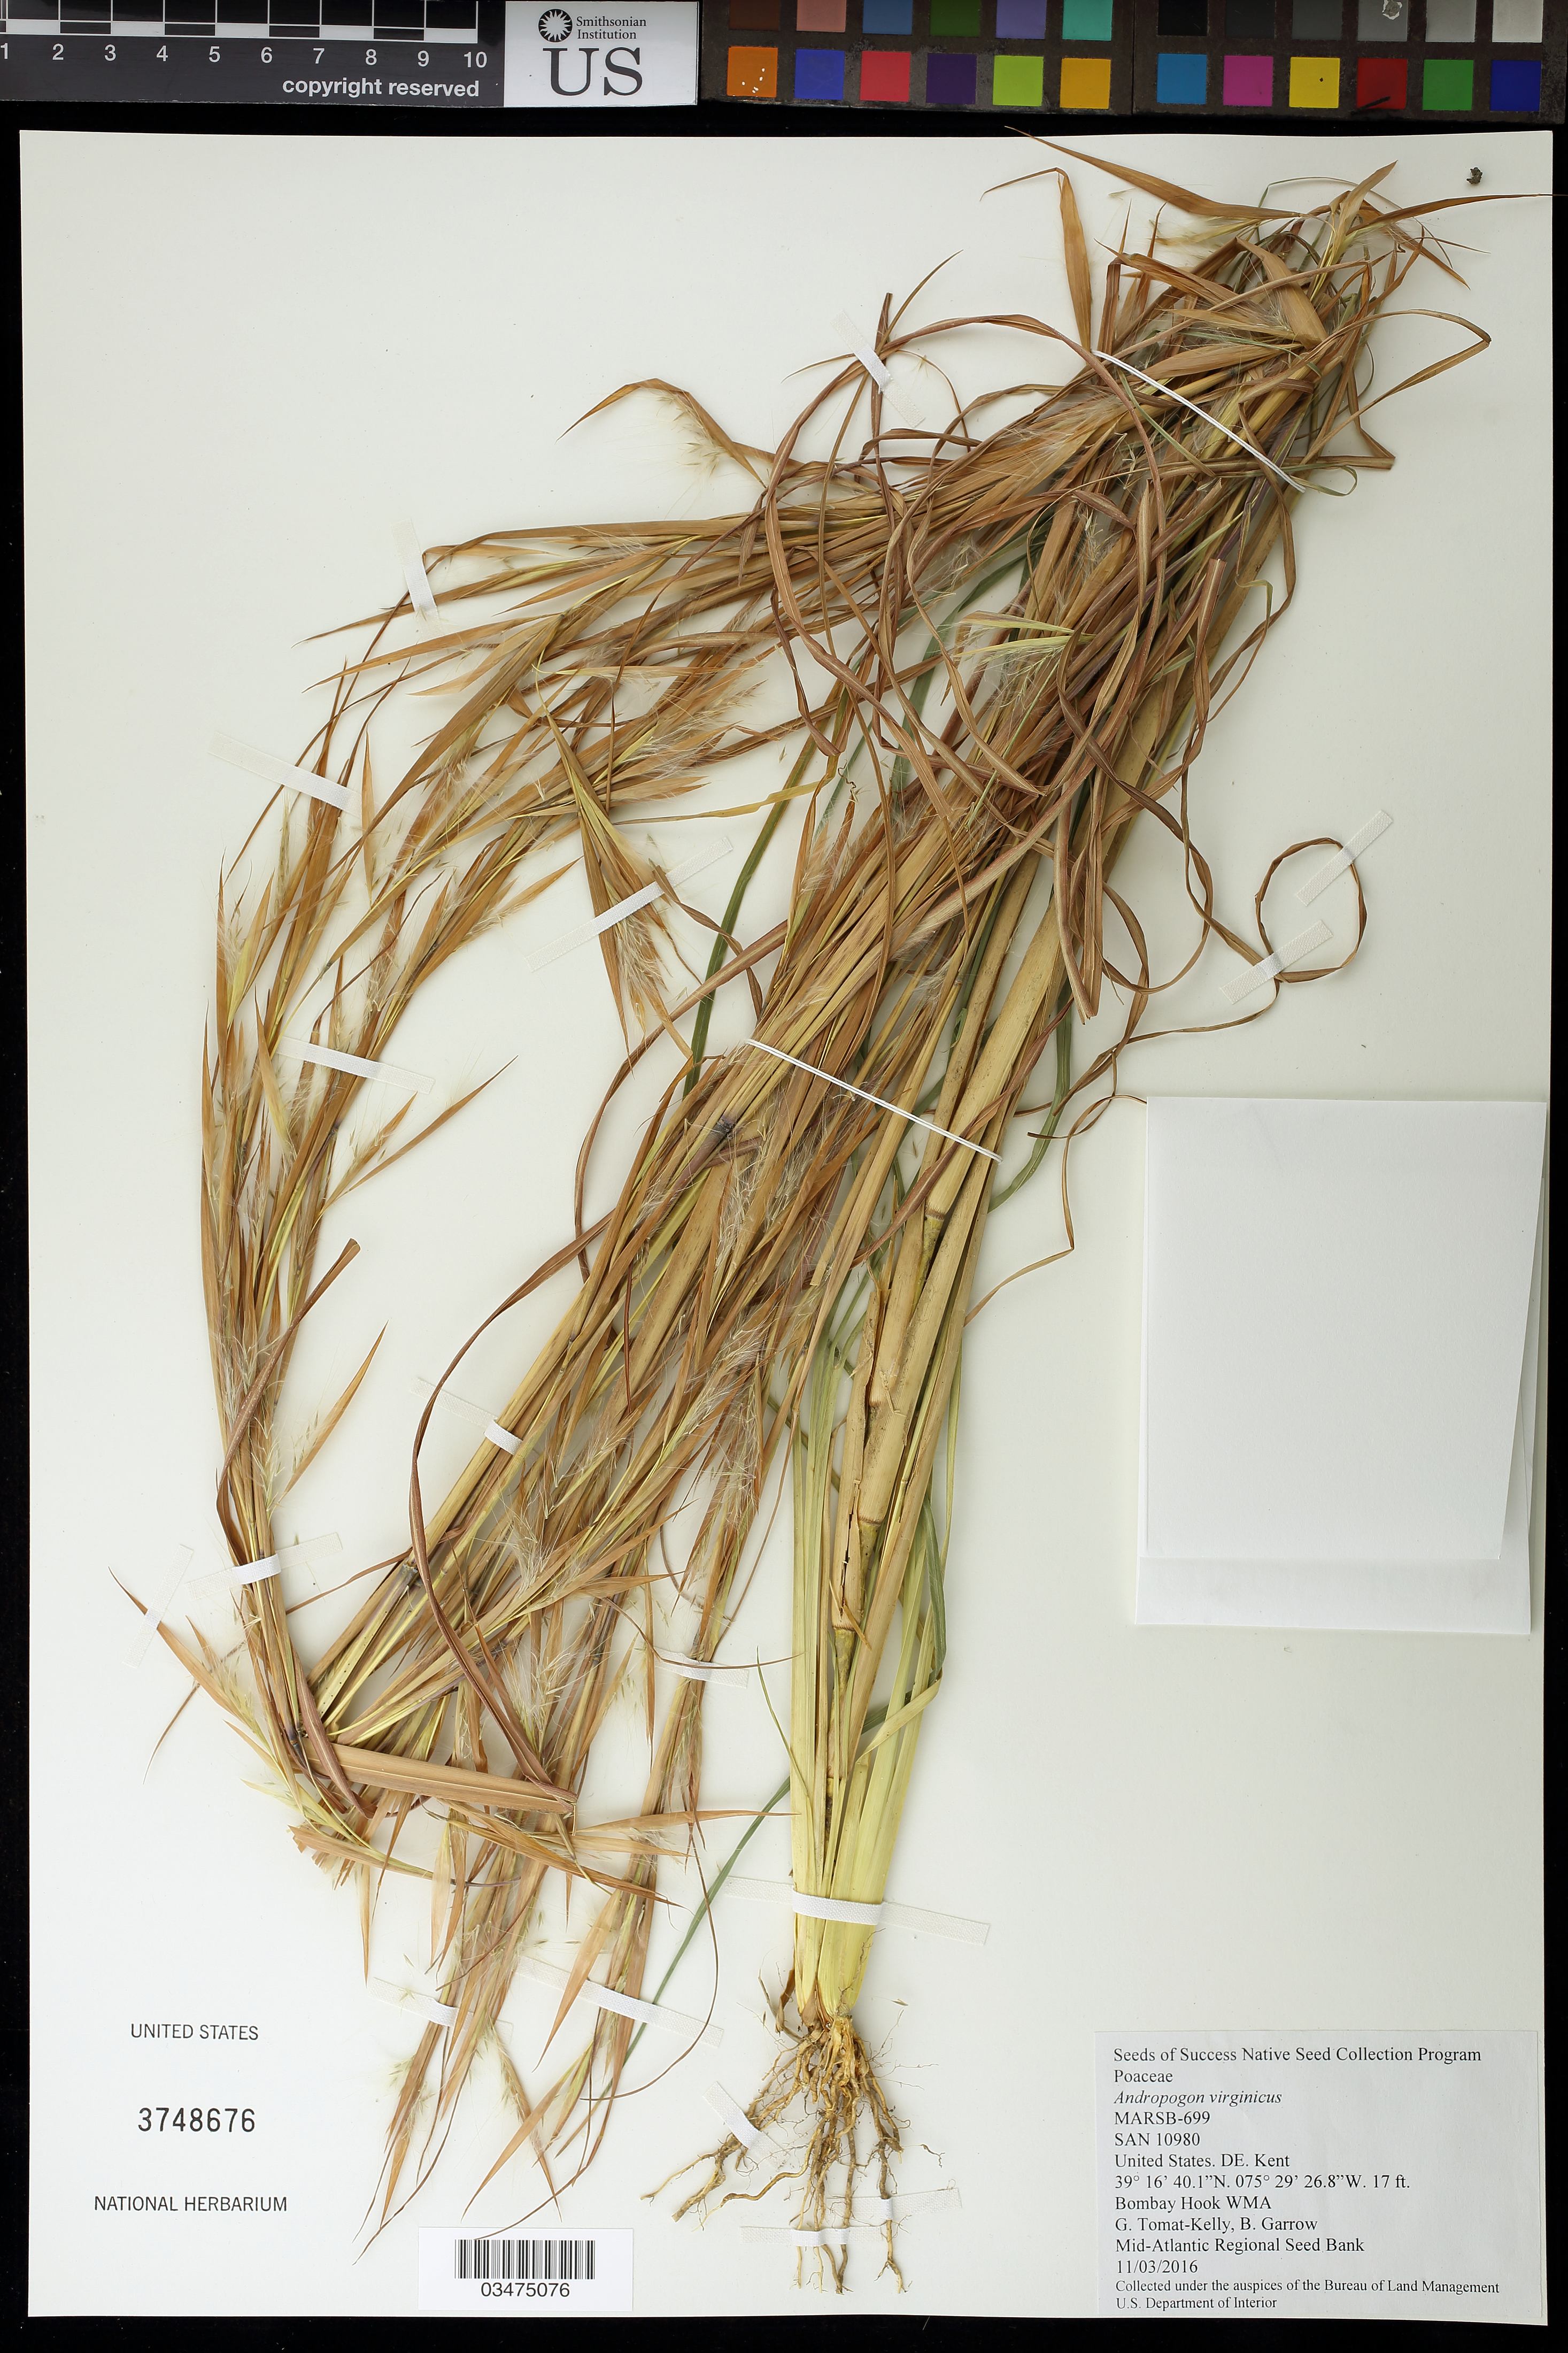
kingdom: Plantae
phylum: Tracheophyta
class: Liliopsida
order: Poales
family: Poaceae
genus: Andropogon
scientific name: Andropogon virginicus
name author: L.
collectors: G. Tomat-Kelly & B. Garrow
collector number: MARSB-699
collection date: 2016-11-03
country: United States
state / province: Delaware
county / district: Kent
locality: Bombay Hook WMA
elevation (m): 5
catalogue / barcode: US 3748676